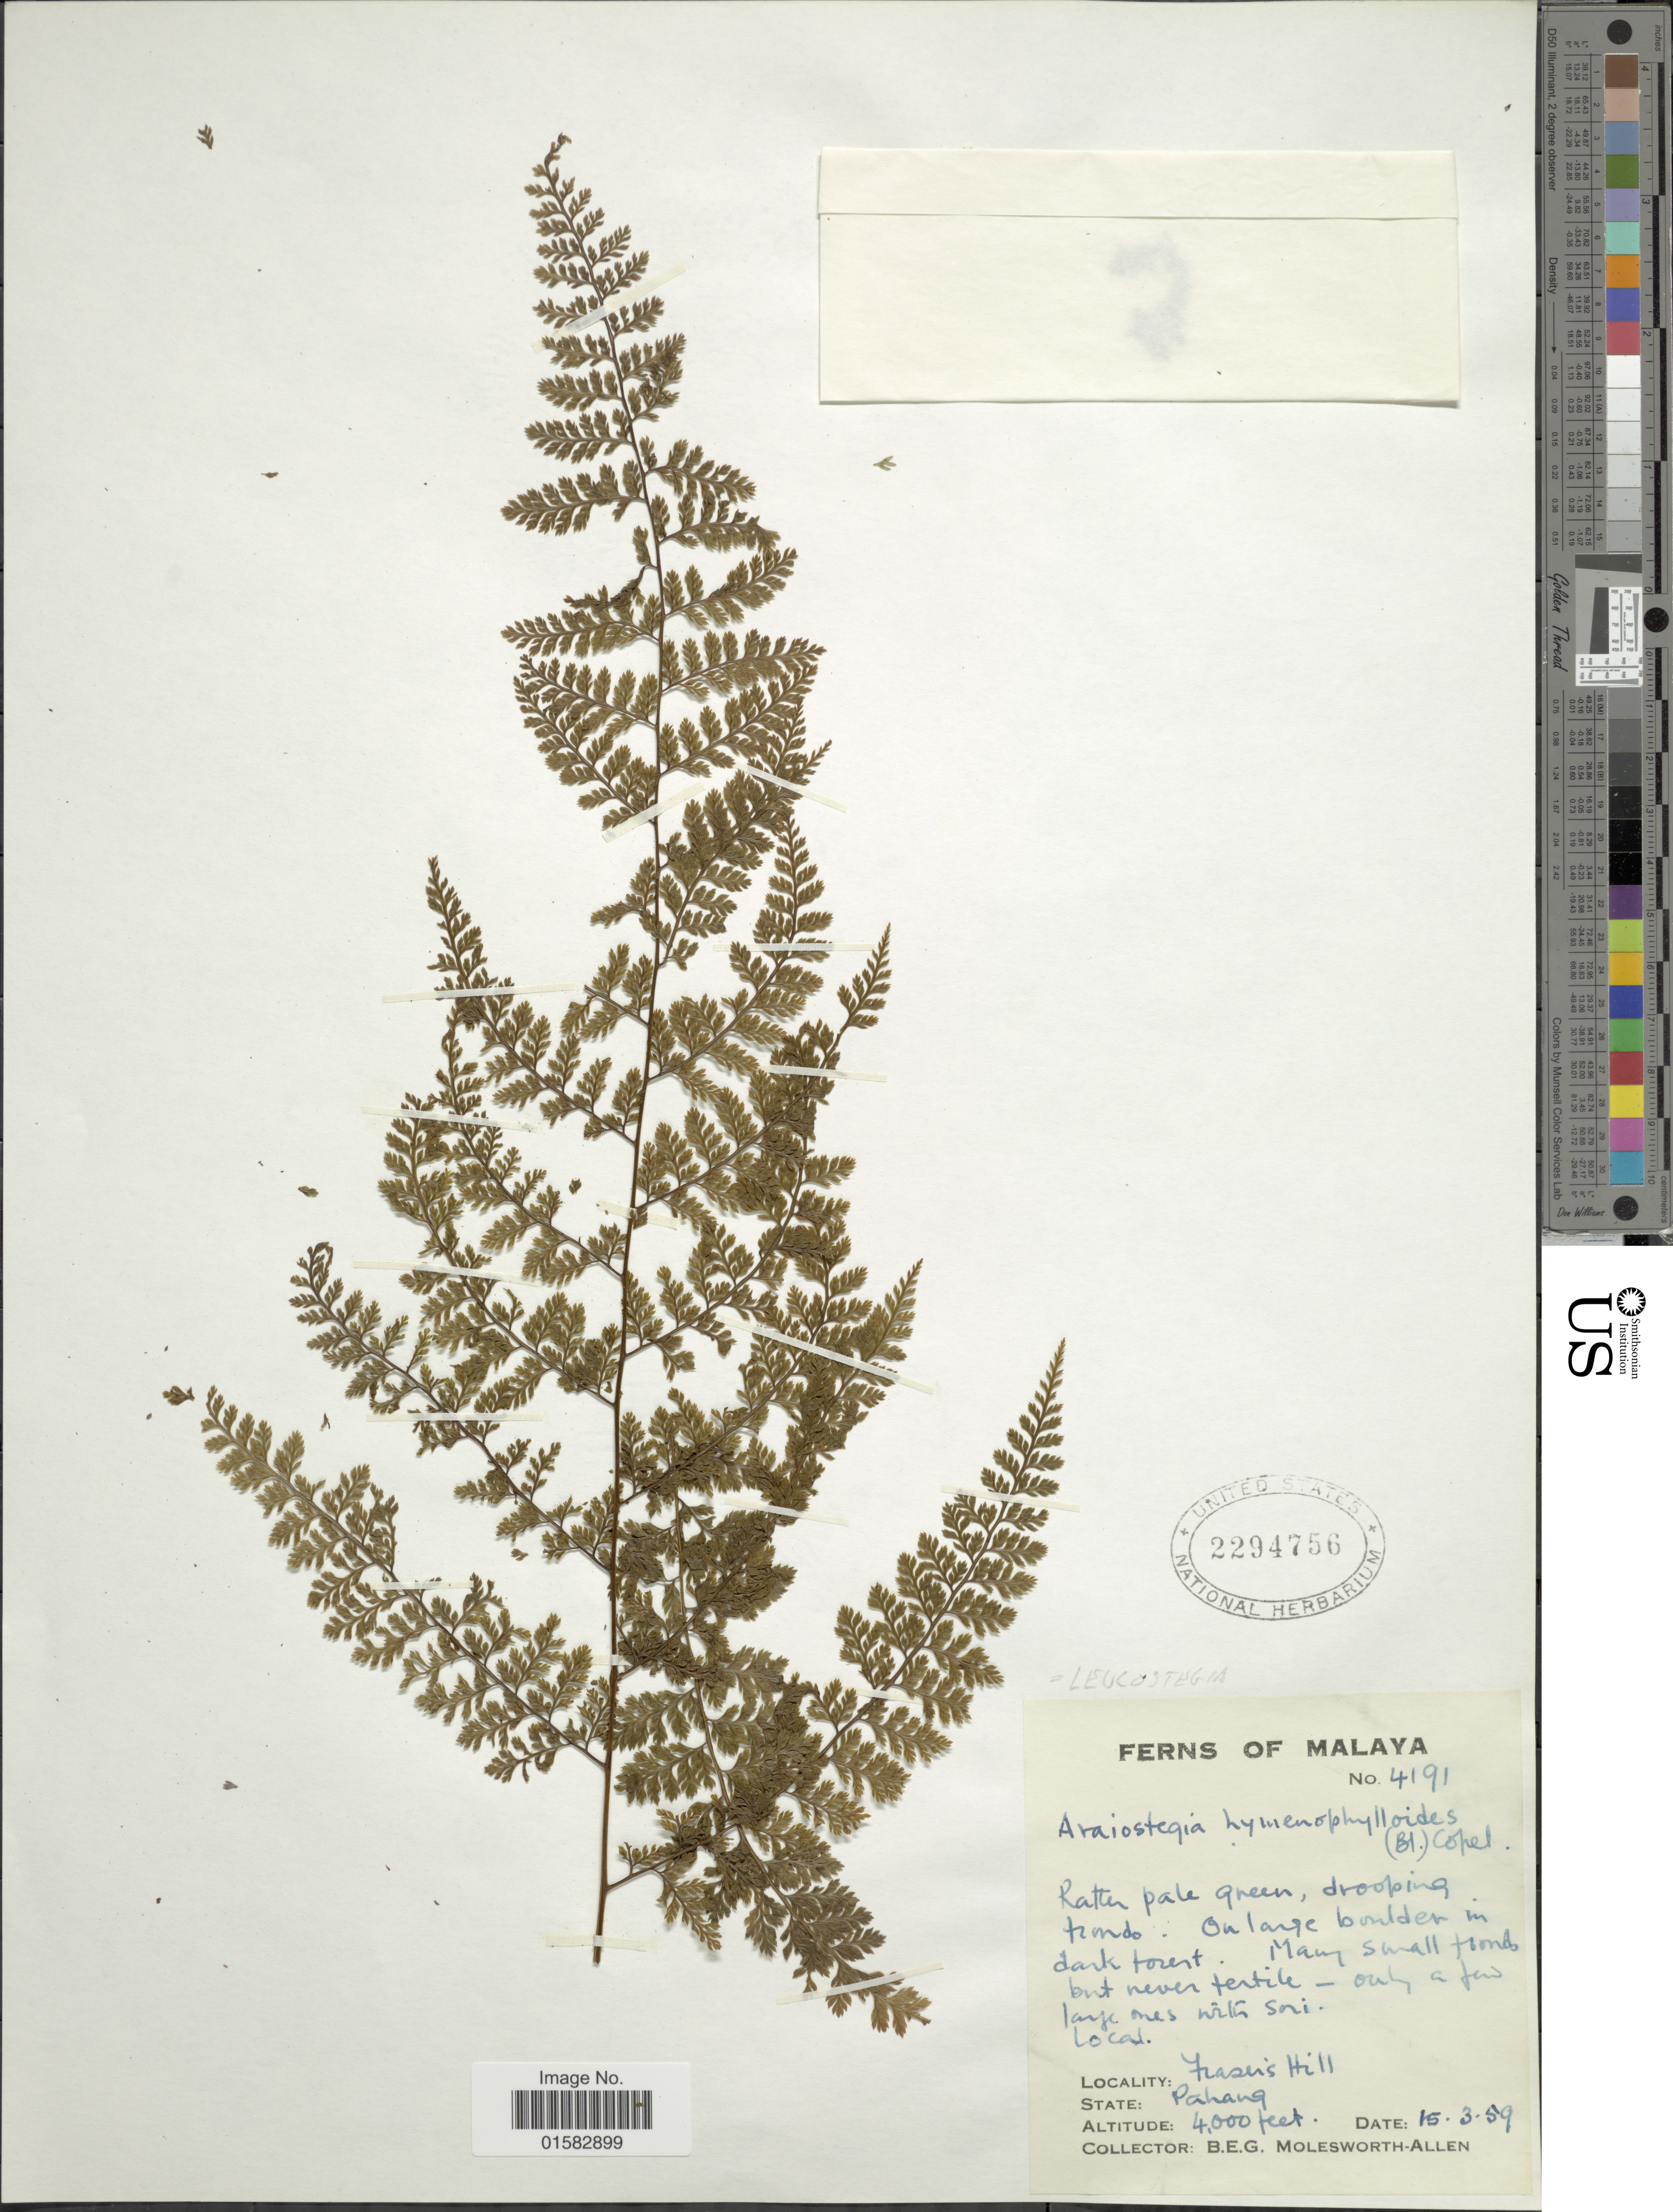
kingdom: Plantae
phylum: Tracheophyta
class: Polypodiopsida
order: Polypodiales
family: Davalliaceae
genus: Davallia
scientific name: Davallia hymenophylloides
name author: (Bedd.) Kuhn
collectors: B. E. G. Molesworth-Allen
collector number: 4191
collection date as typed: Transcribed d/m/y: 15/3/59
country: Malaysia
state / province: Pahang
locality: Fraser's Hill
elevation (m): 1219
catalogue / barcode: US 2294756